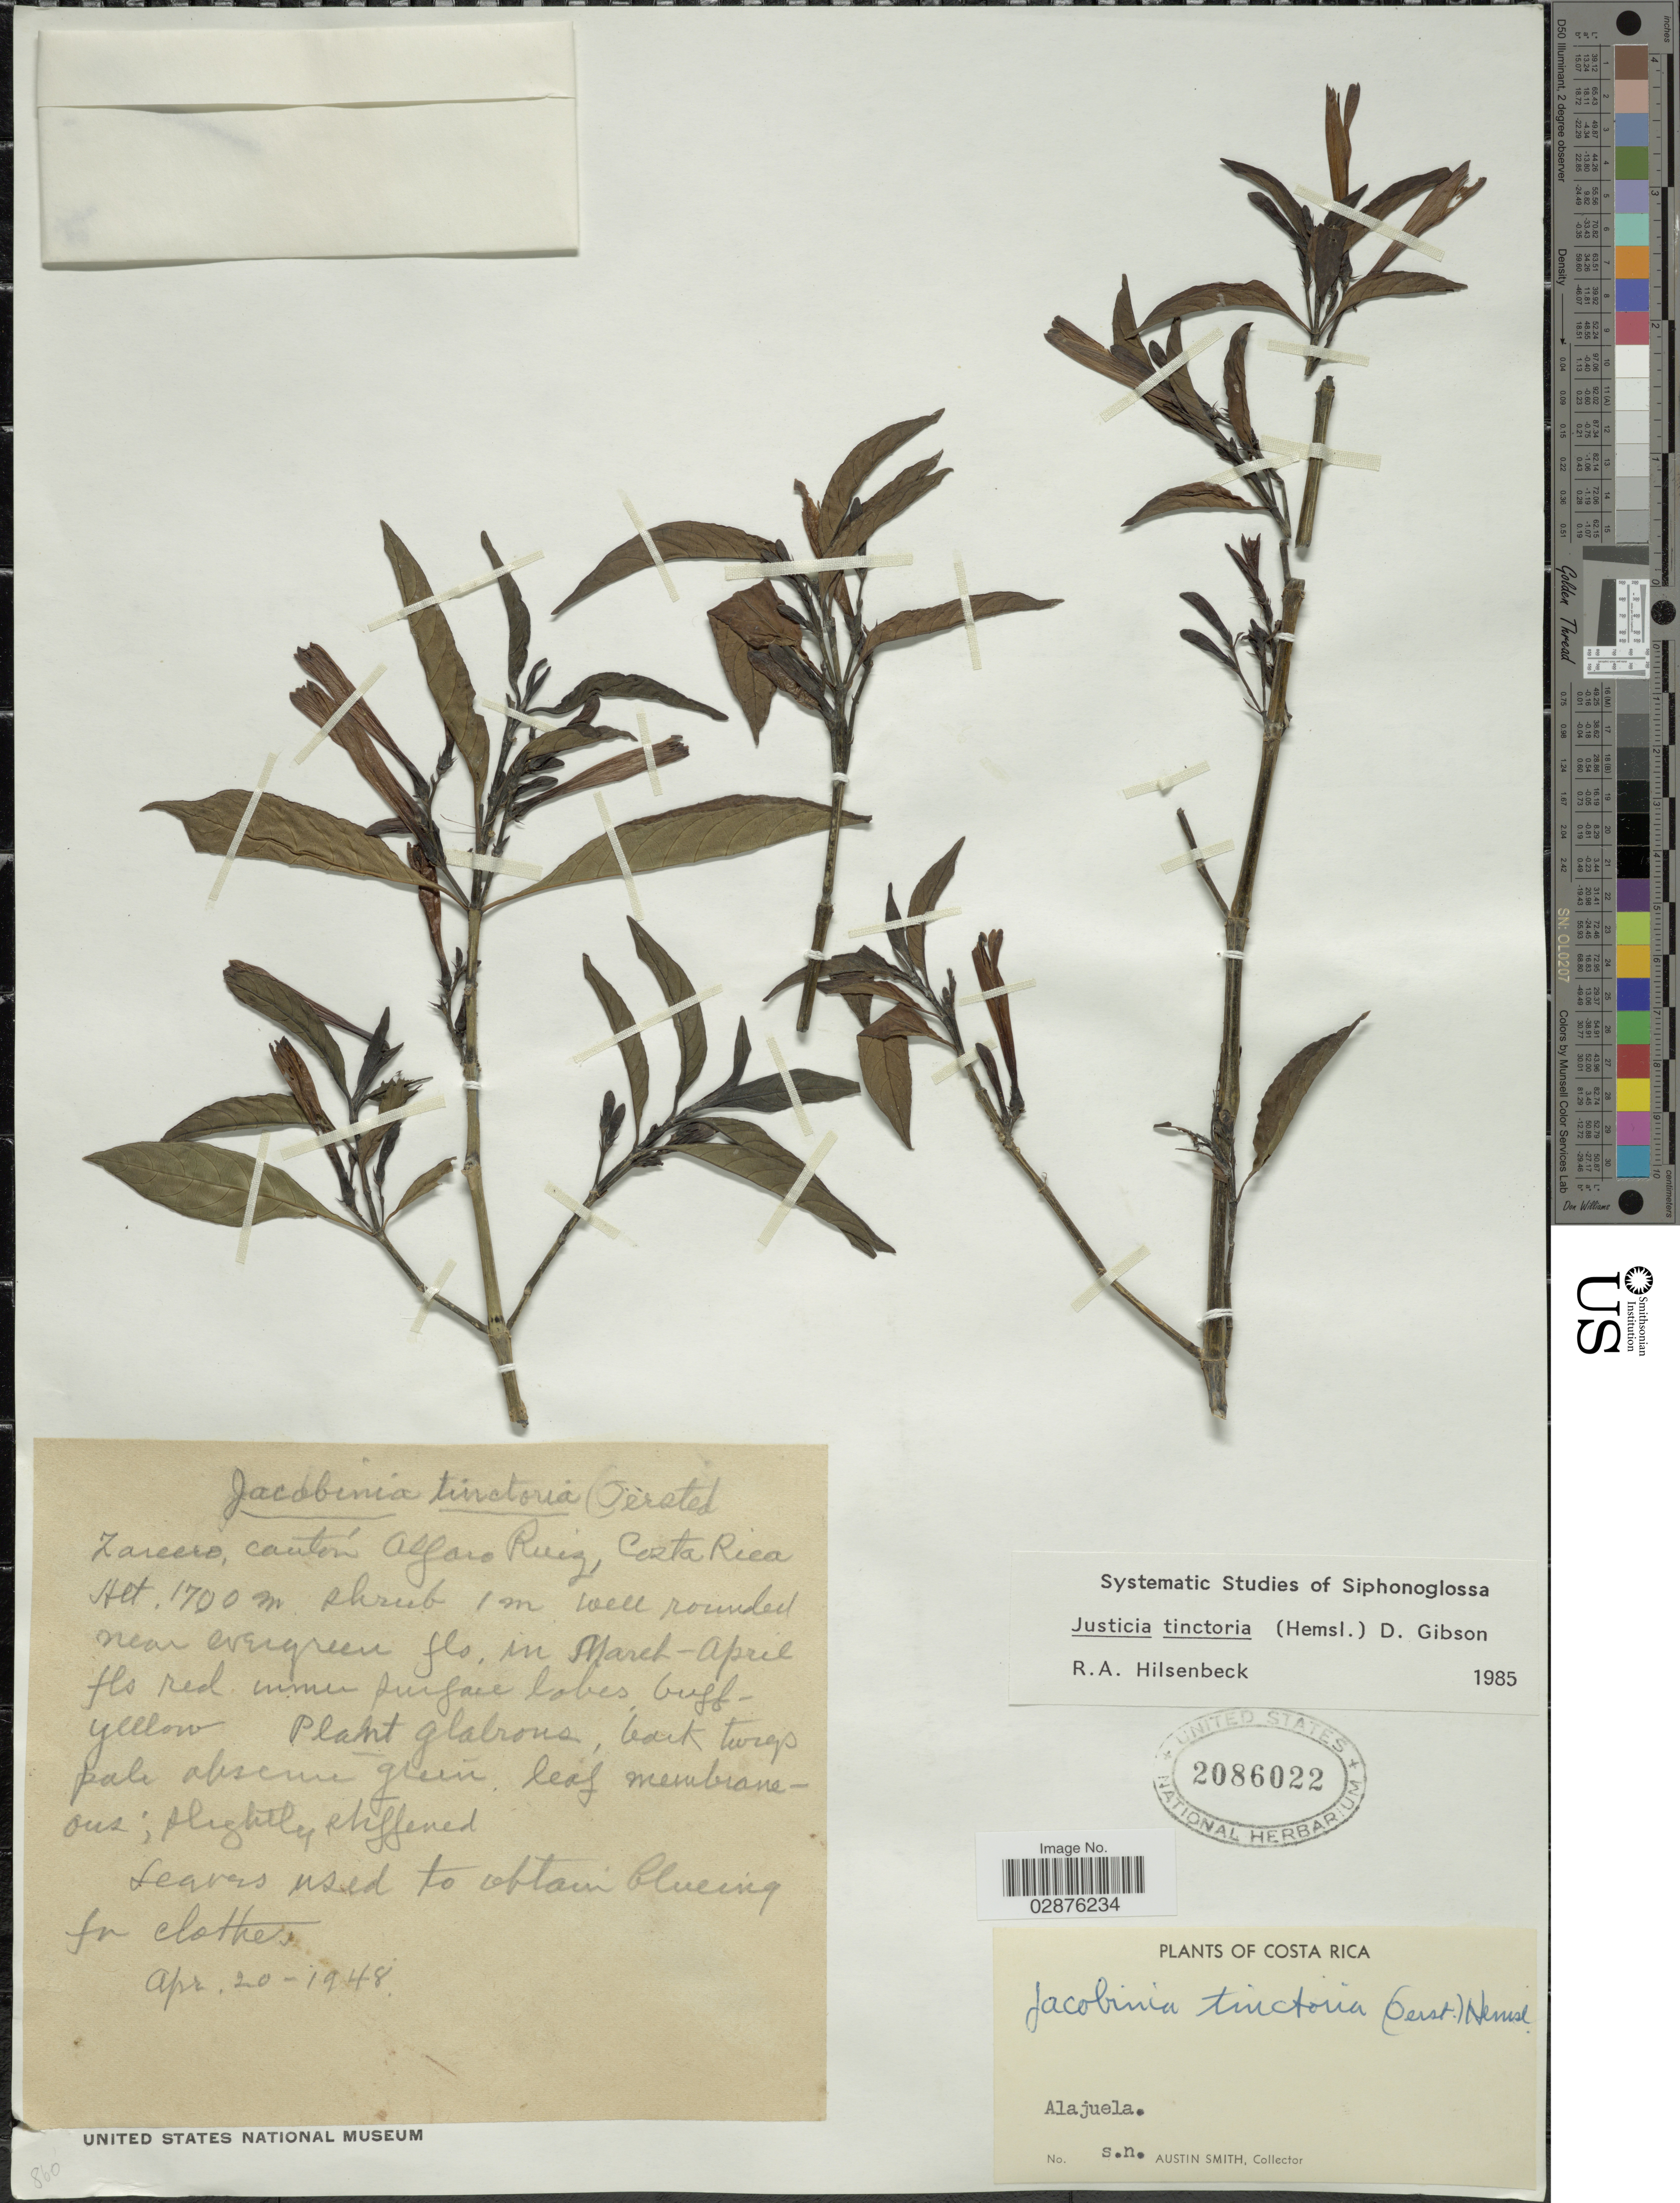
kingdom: Plantae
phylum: Tracheophyta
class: Magnoliopsida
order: Lamiales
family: Acanthaceae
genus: Justicia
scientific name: Justicia colorifera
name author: V.A.W. Graham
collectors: Aust P. Smith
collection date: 1948-04-20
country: Costa Rica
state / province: Alajuela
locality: Zarcero cantón Alfaro Ruiz.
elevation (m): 1700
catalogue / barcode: US 2086022